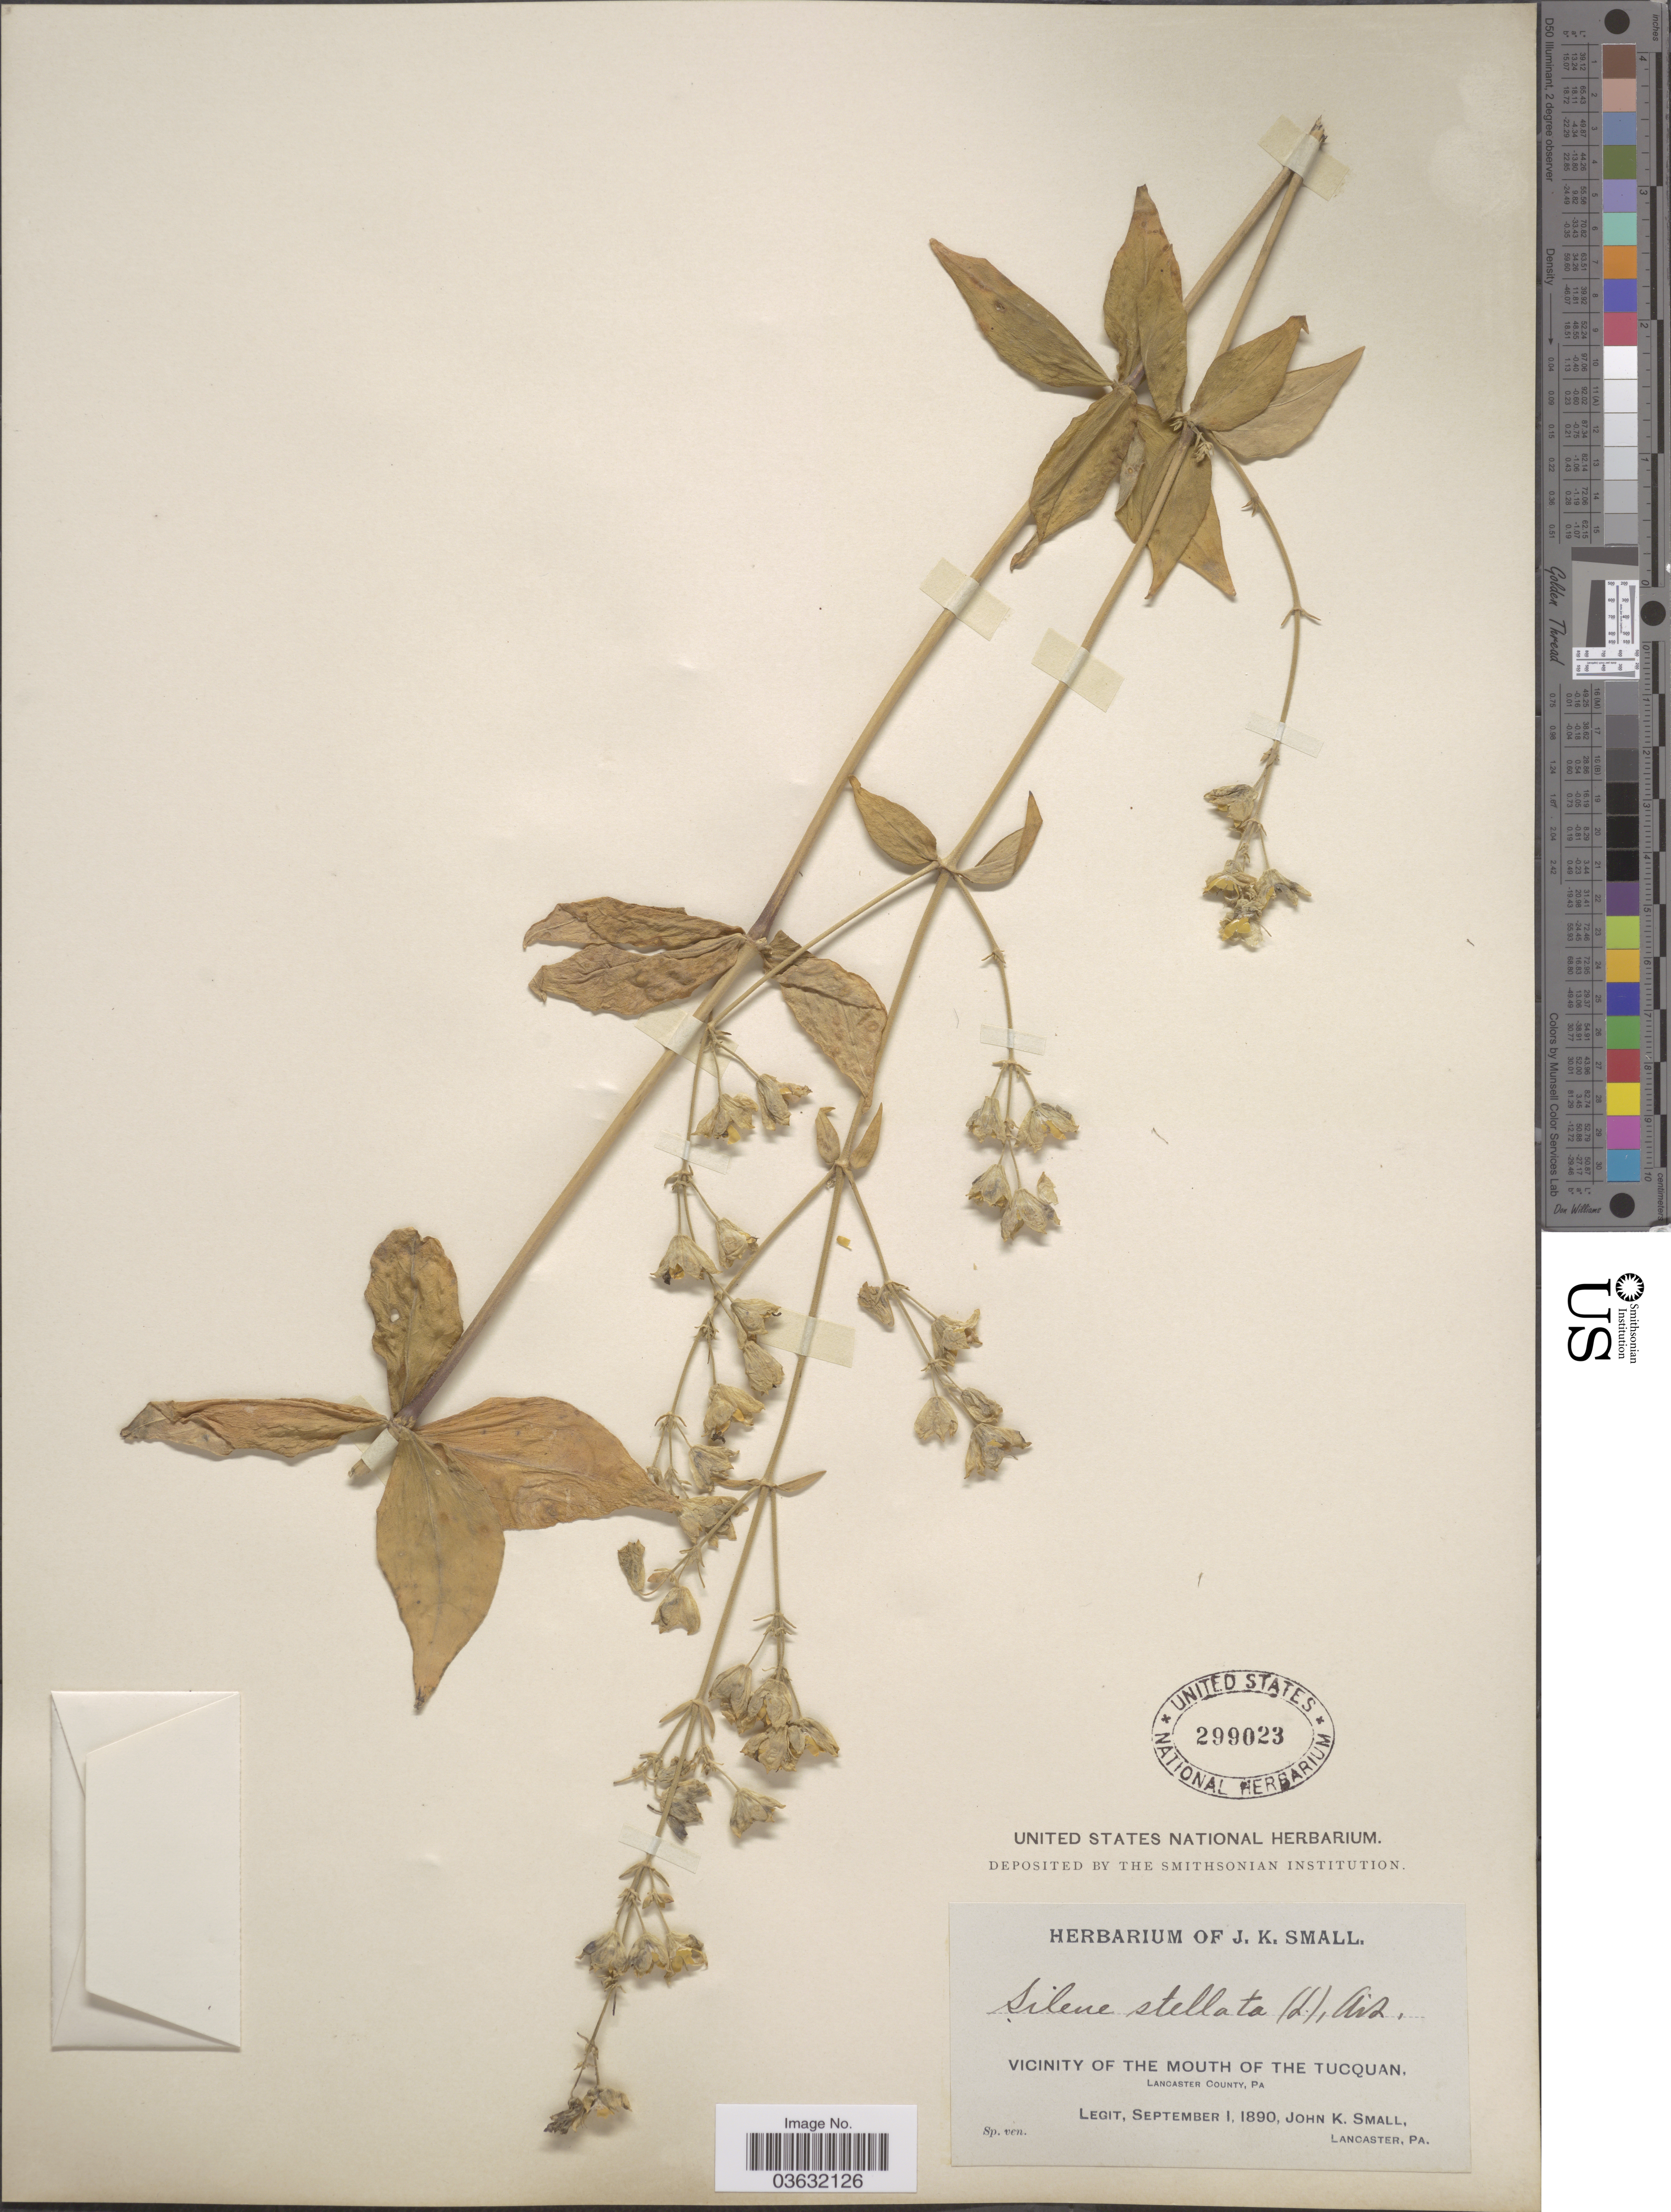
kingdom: Plantae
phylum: Tracheophyta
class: Magnoliopsida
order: Caryophyllales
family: Caryophyllaceae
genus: Silene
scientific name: Silene stellata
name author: (L.) Coyte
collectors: J. K. Small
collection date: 1890-09-01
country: United States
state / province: Pennsylvania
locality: Vicinity of the mouth of the Tucquan, Lancaster County.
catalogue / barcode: US 299023